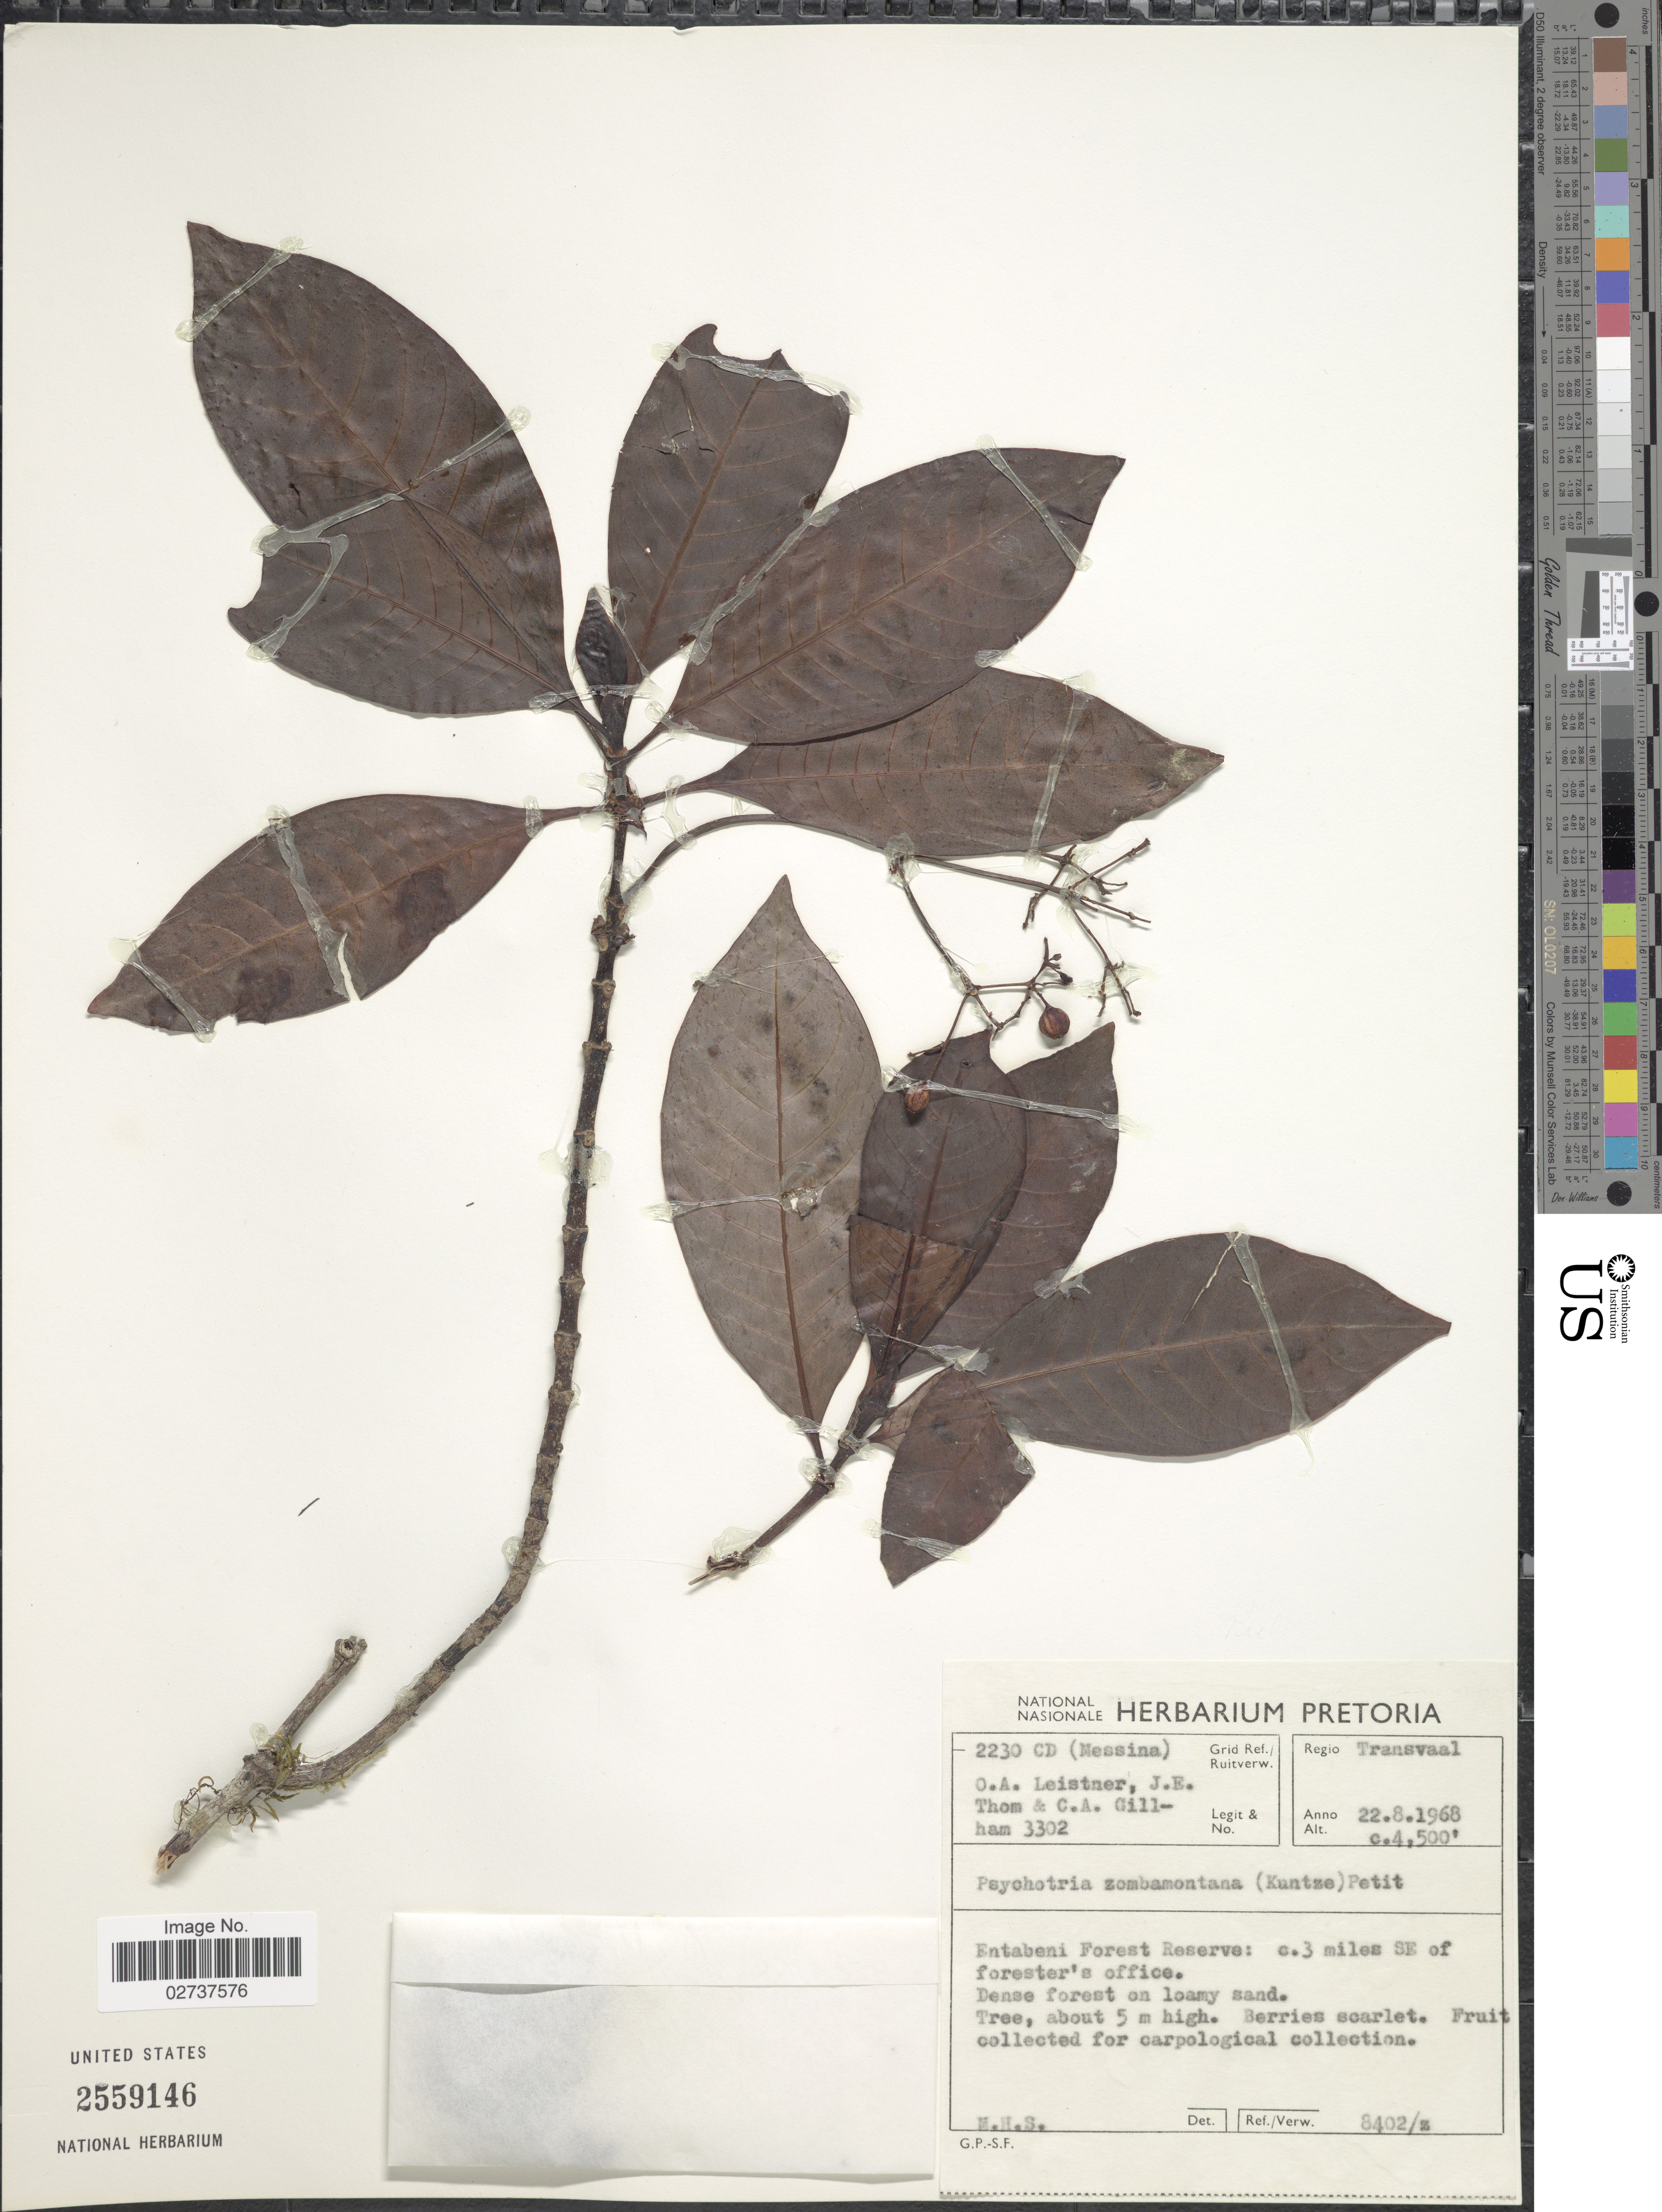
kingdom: Plantae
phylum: Tracheophyta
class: Magnoliopsida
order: Gentianales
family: Rubiaceae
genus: Psychotria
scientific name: Psychotria zombamontana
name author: (Kuntze) E.M.A. Petit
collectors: O. A. Leistner & C. Gillham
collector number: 3302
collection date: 1968-08-22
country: South Africa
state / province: Limpopo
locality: Regio Transvaal, Entabeni Forest Reserve: c. 3 miles SE of forester's office.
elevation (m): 1372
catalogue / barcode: US 2559146